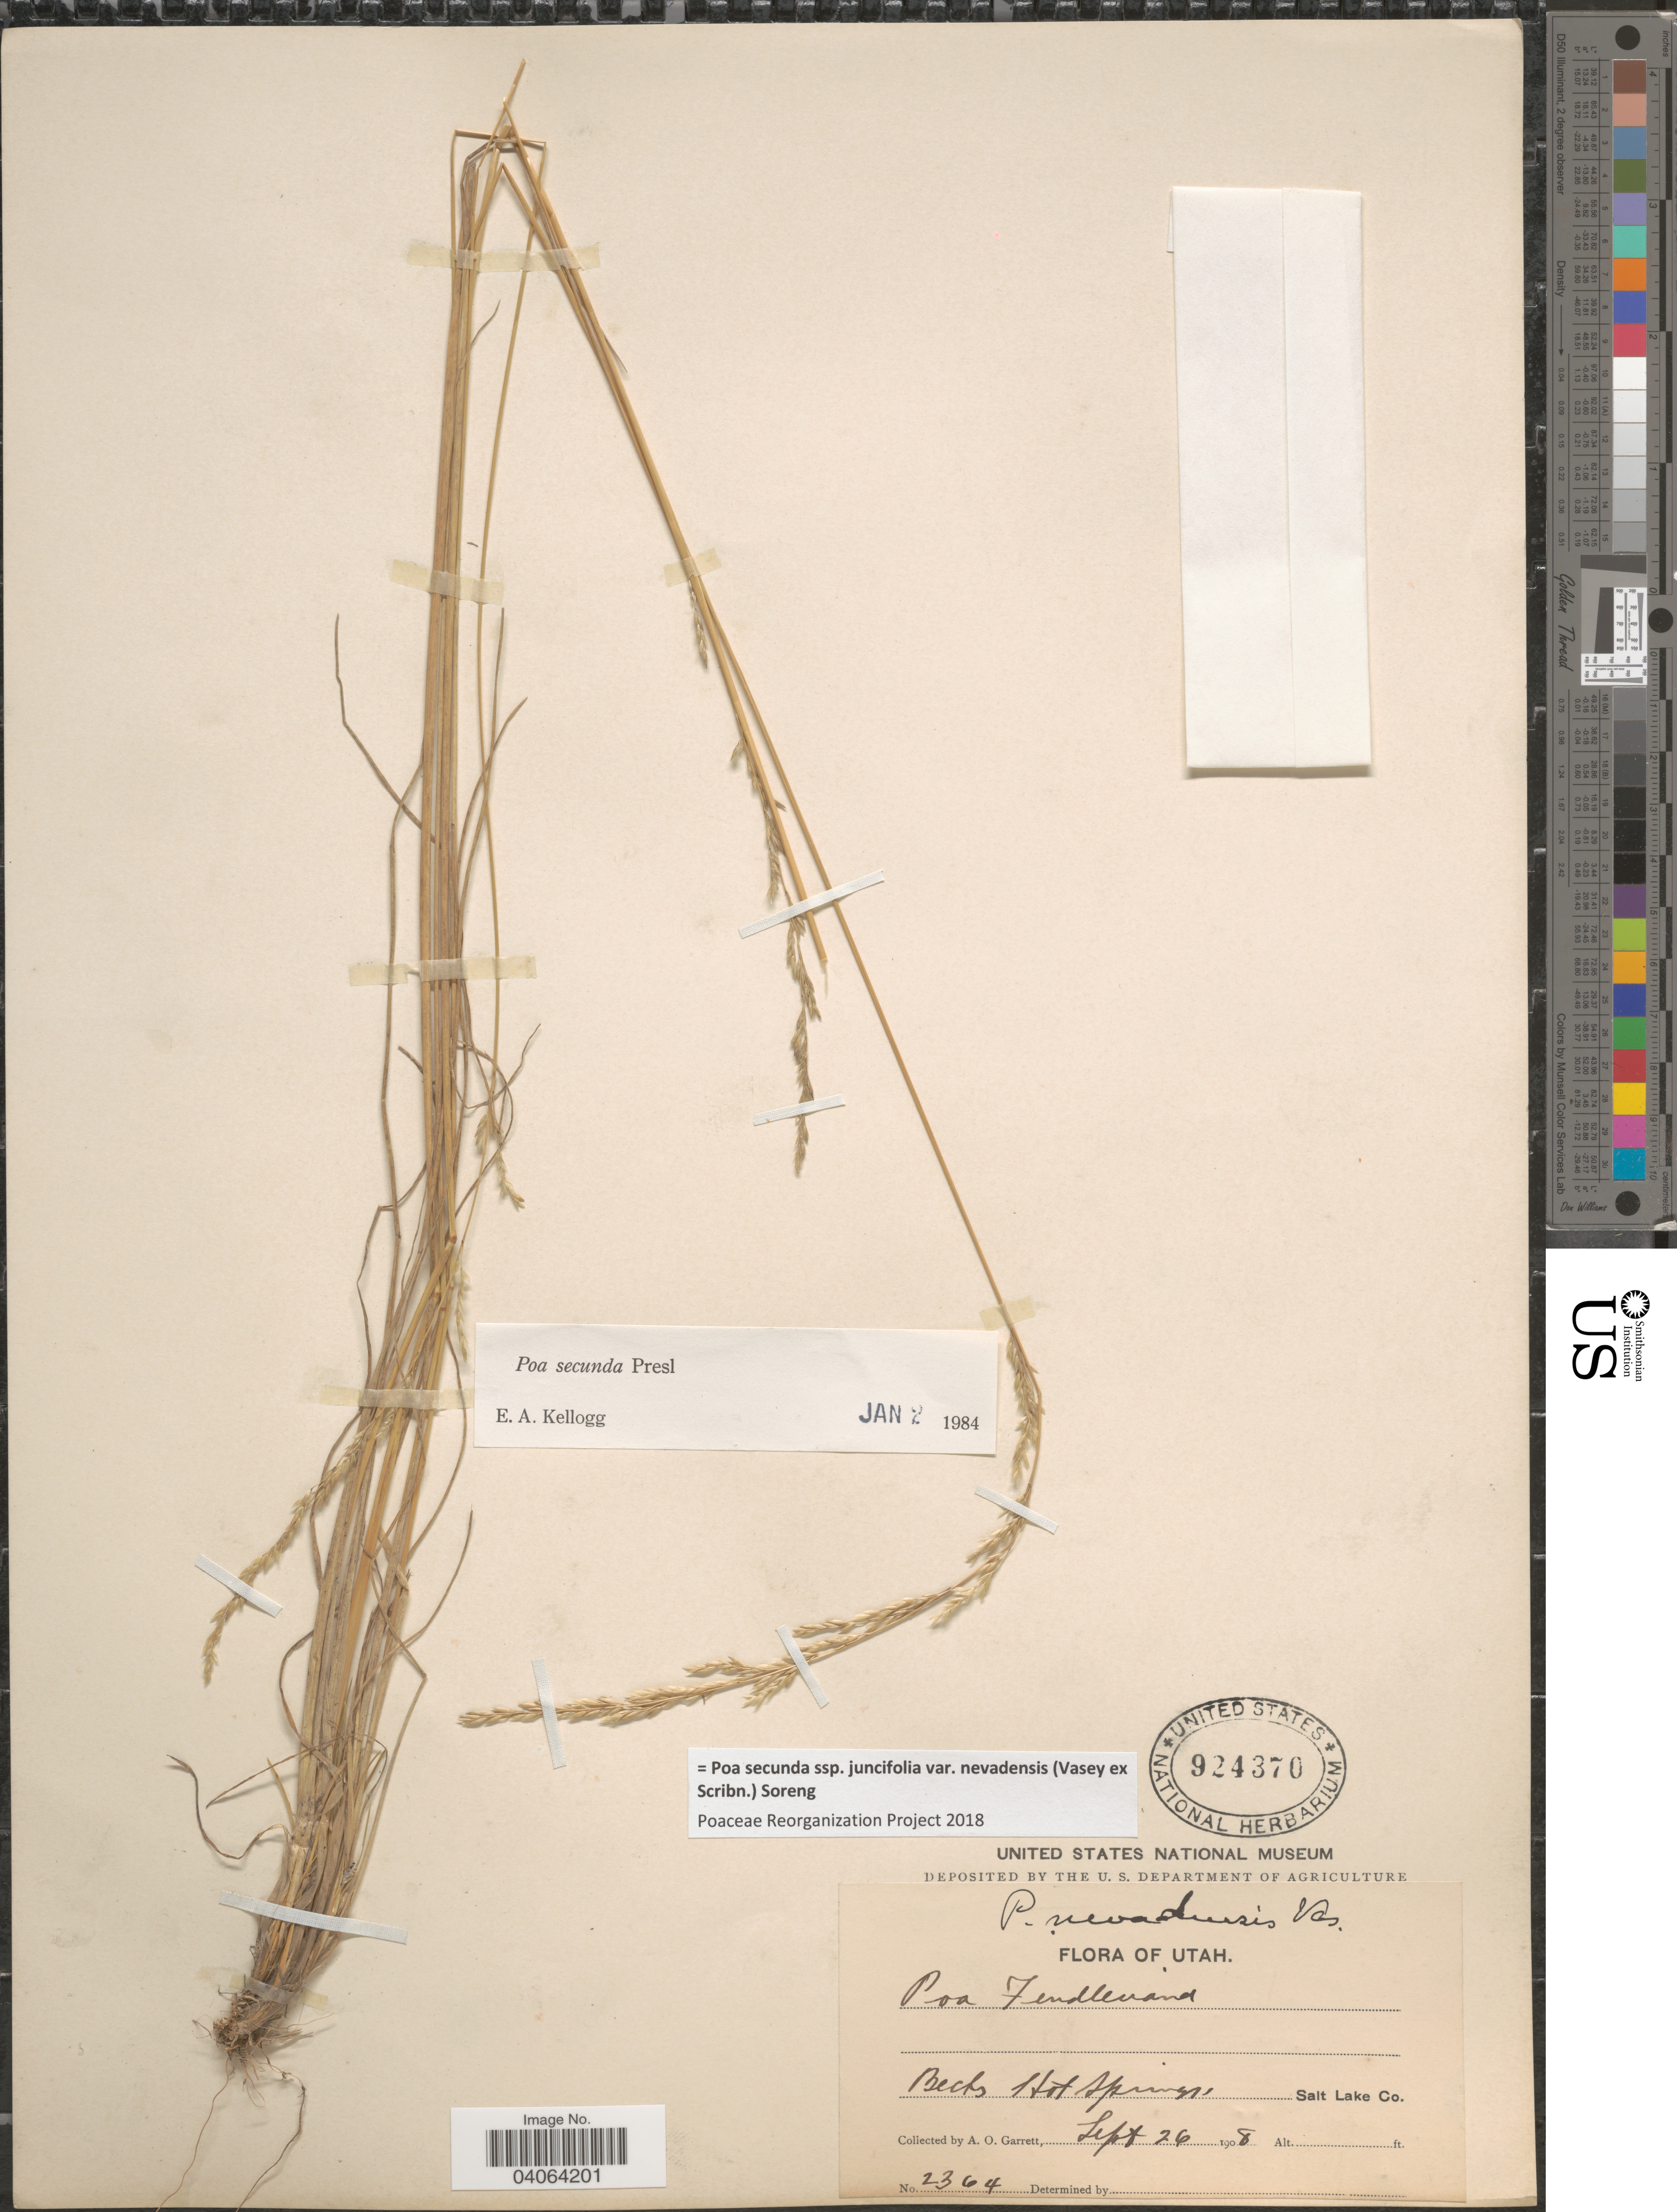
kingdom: Plantae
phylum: Tracheophyta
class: Liliopsida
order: Poales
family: Poaceae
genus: Poa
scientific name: Poa secunda subsp. juncifolia var. nevadensis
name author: (Vasey ex Scribn.) Soreng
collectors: A. O. Garrett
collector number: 2364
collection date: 1908-09-26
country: United States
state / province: Utah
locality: Becks Hot Springs, Salt Lake Co.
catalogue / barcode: US 924370